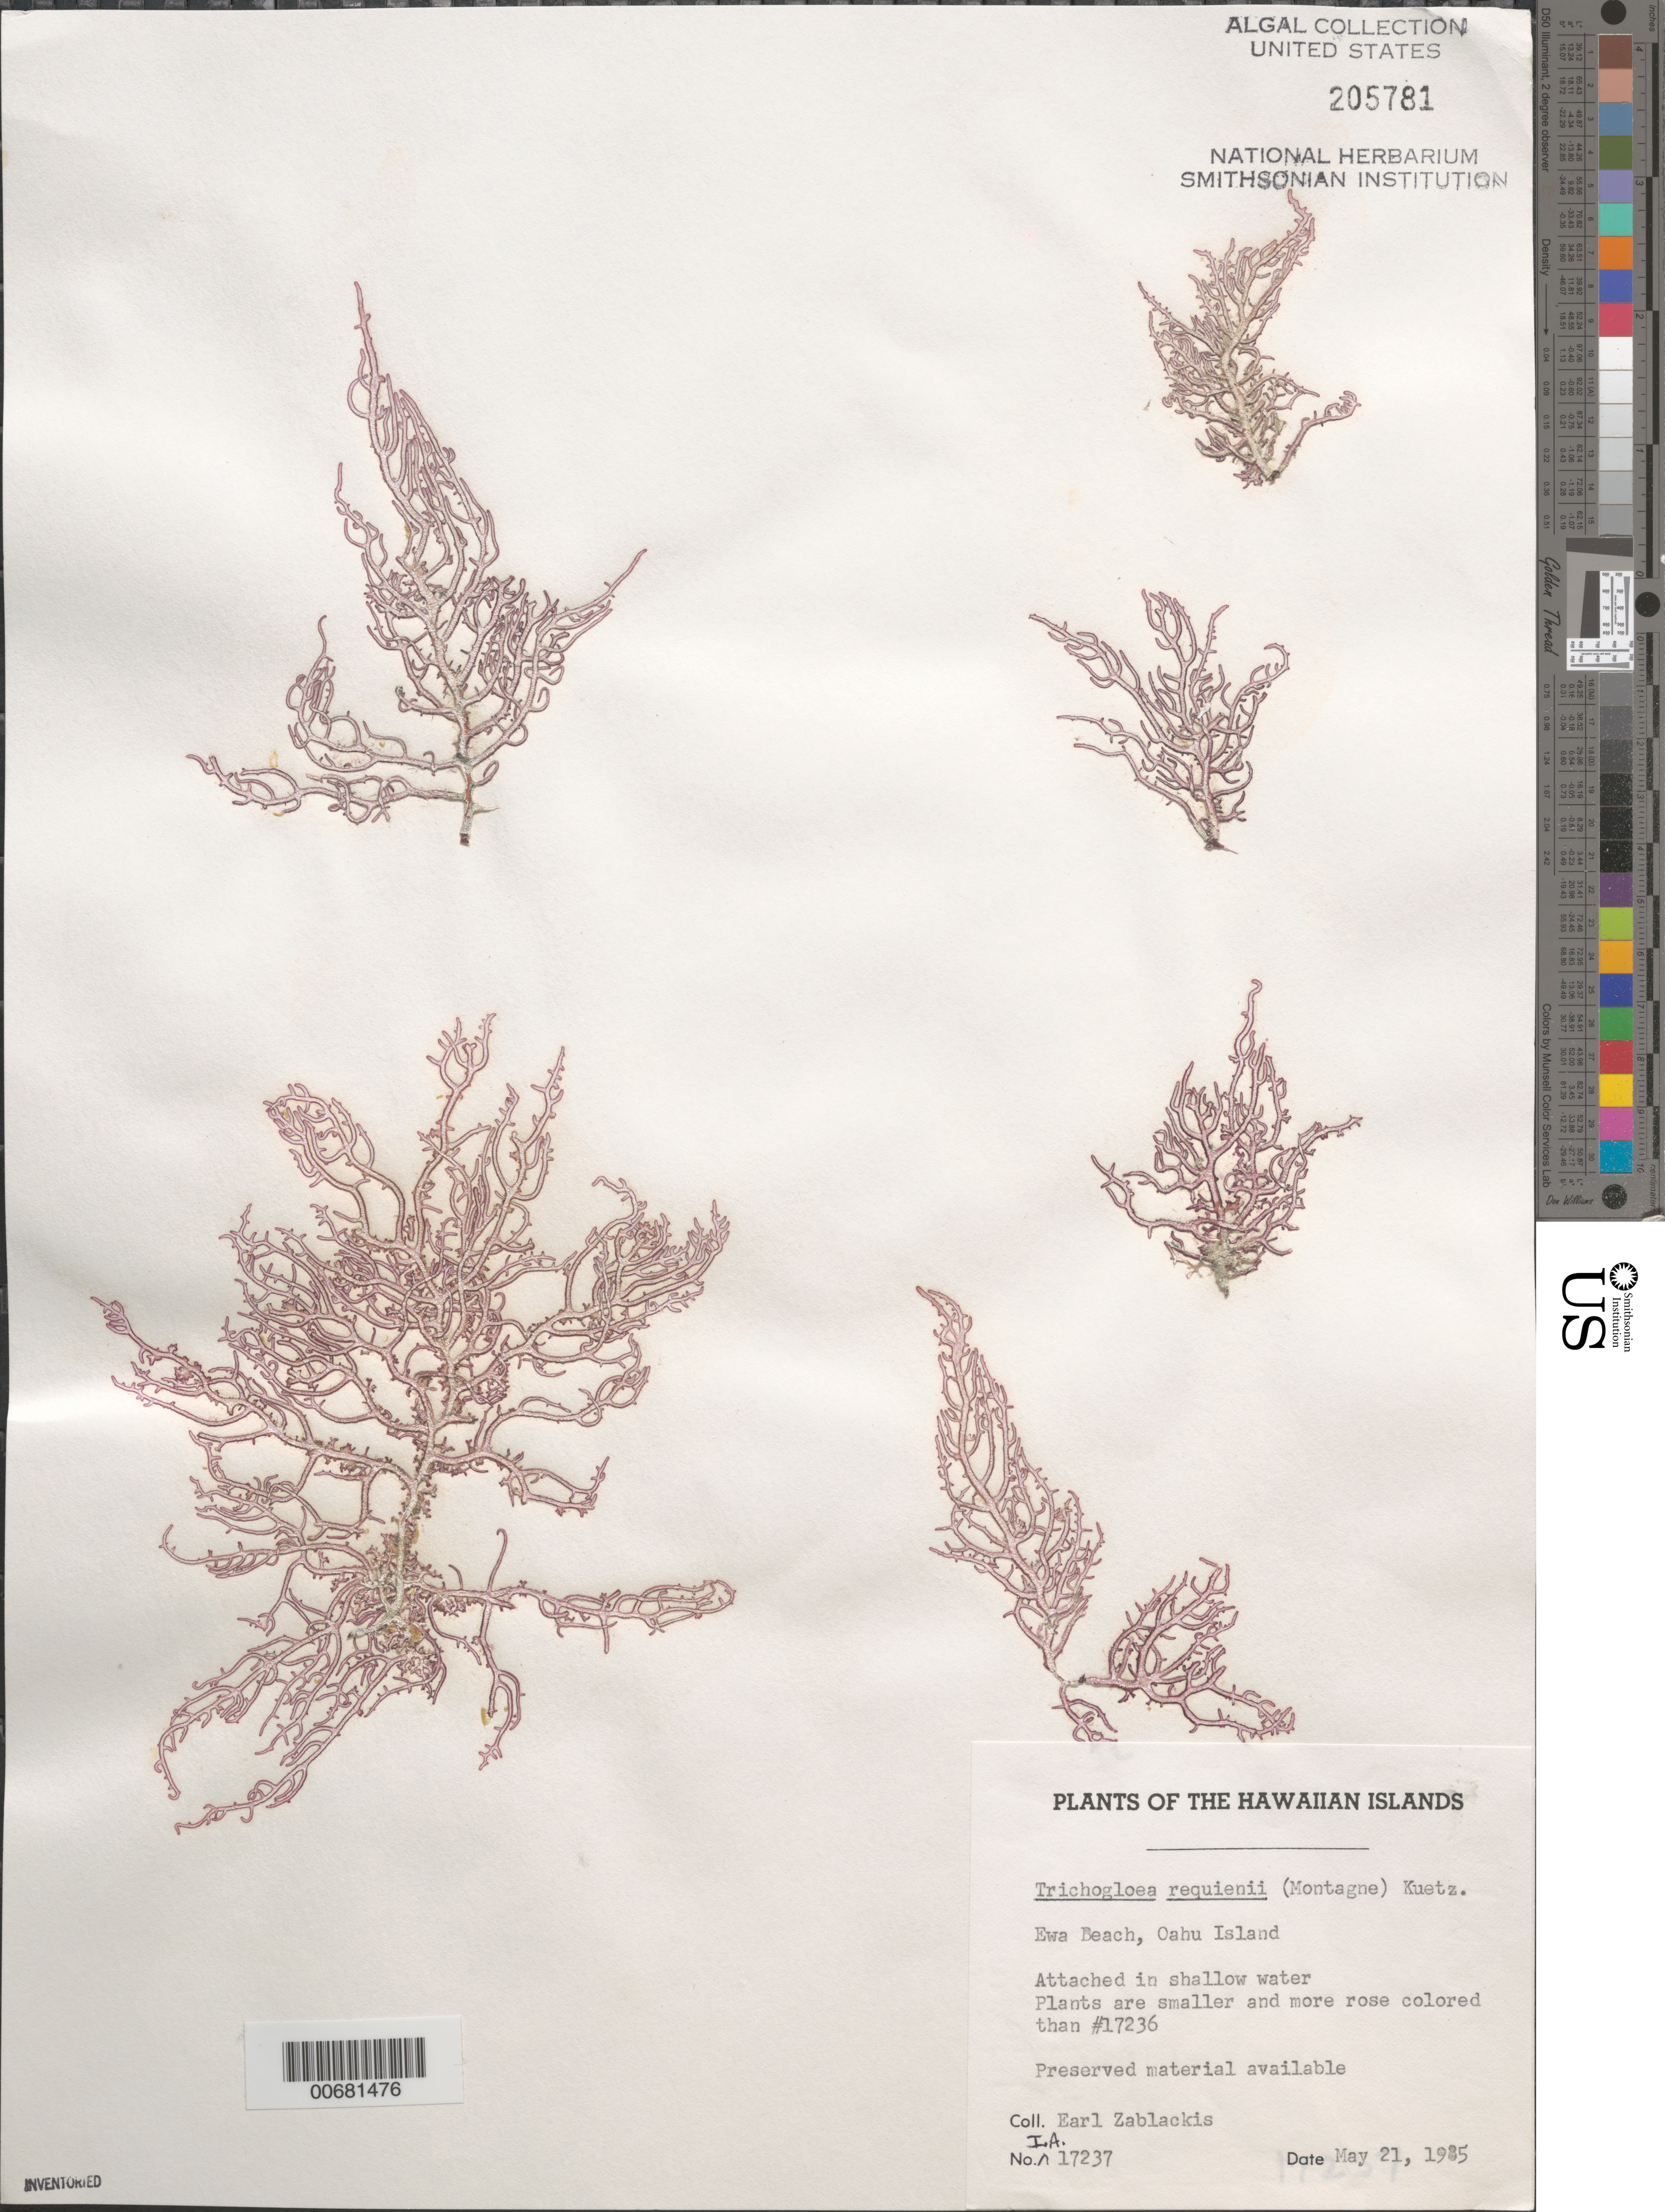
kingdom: Plantae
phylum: Rhodophyta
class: Florideophyceae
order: Nemaliales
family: Liagoraceae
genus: Trichogloea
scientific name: Trichogloea requienii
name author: (Mont.) Kütz.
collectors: E. Zablackis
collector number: IAA 17237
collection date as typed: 21 May 1985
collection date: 1985-05-21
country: United States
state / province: Hawaii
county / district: Honolulu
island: Oahu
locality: Ewa Beach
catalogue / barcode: US 205781